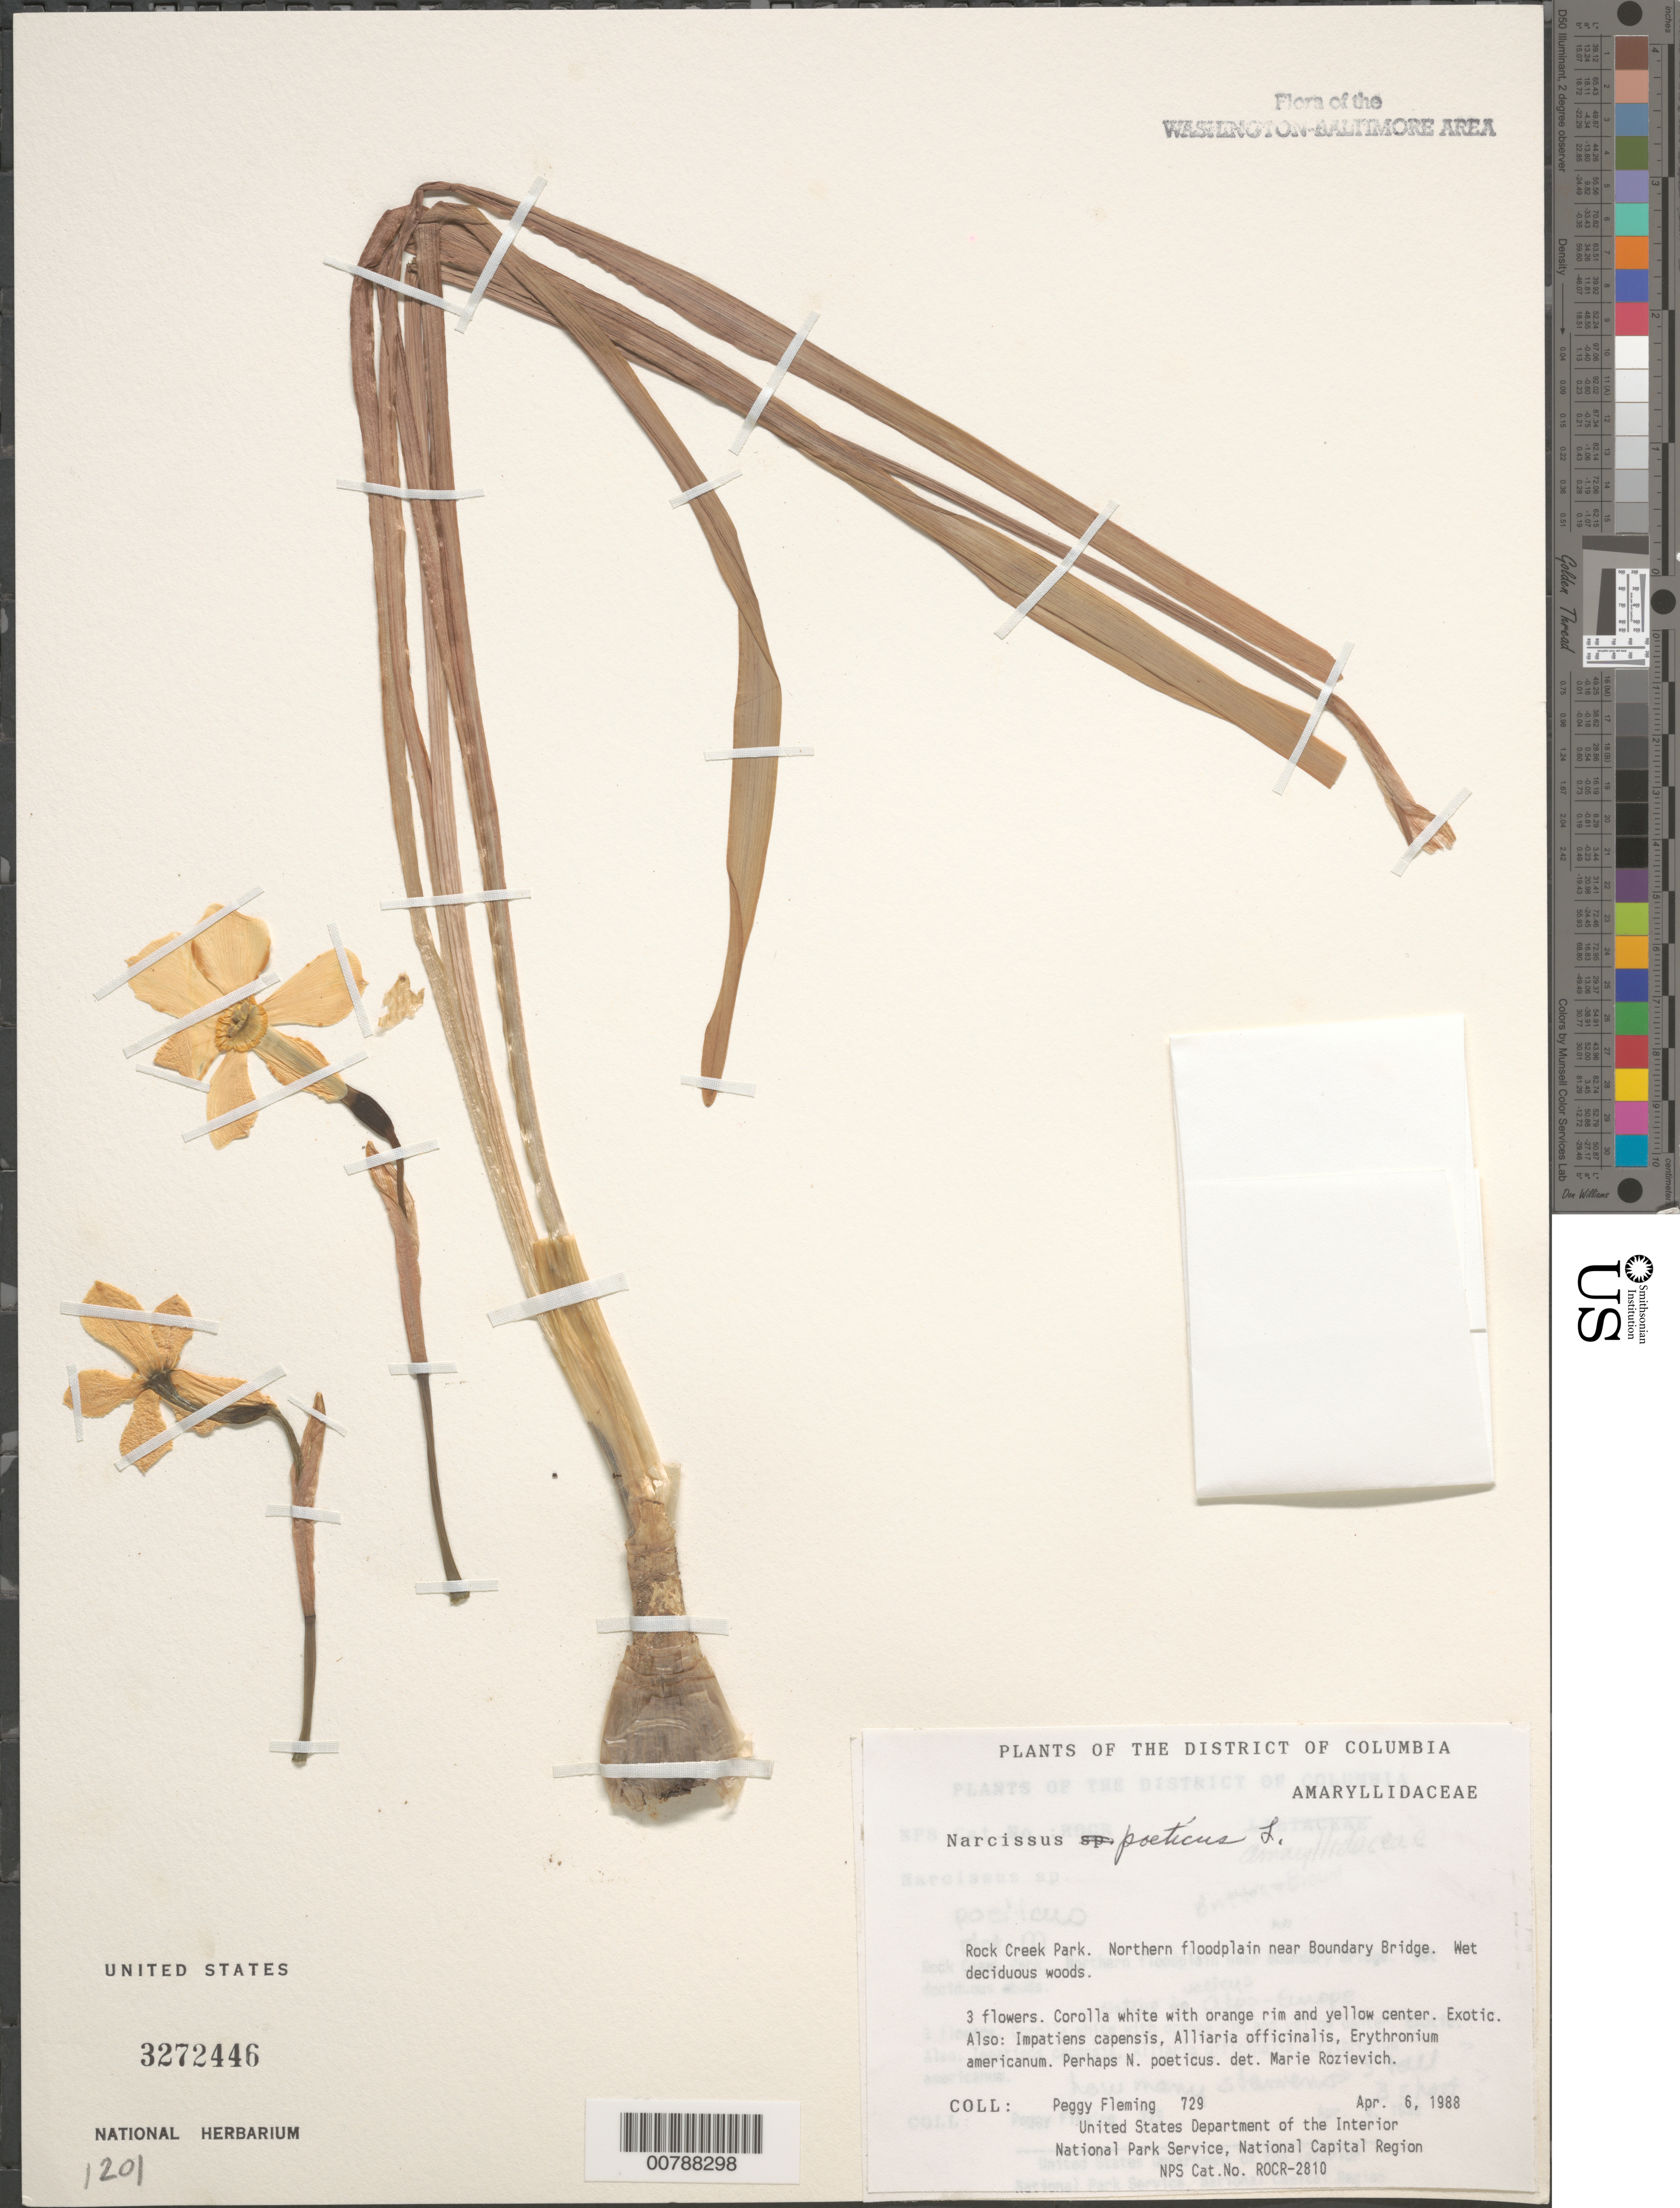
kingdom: Plantae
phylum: Tracheophyta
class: Liliopsida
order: Asparagales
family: Amaryllidaceae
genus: Narcissus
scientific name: Narcissus poeticus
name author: L.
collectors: P. Fleming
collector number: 729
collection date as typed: Apr. 6, 1988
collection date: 1988-04-06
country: United States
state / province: District of Columbia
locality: Rock Creek Park. Northern floodplain near Boundary Bridge.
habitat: Wet deciduous woods.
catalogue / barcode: US 3272446